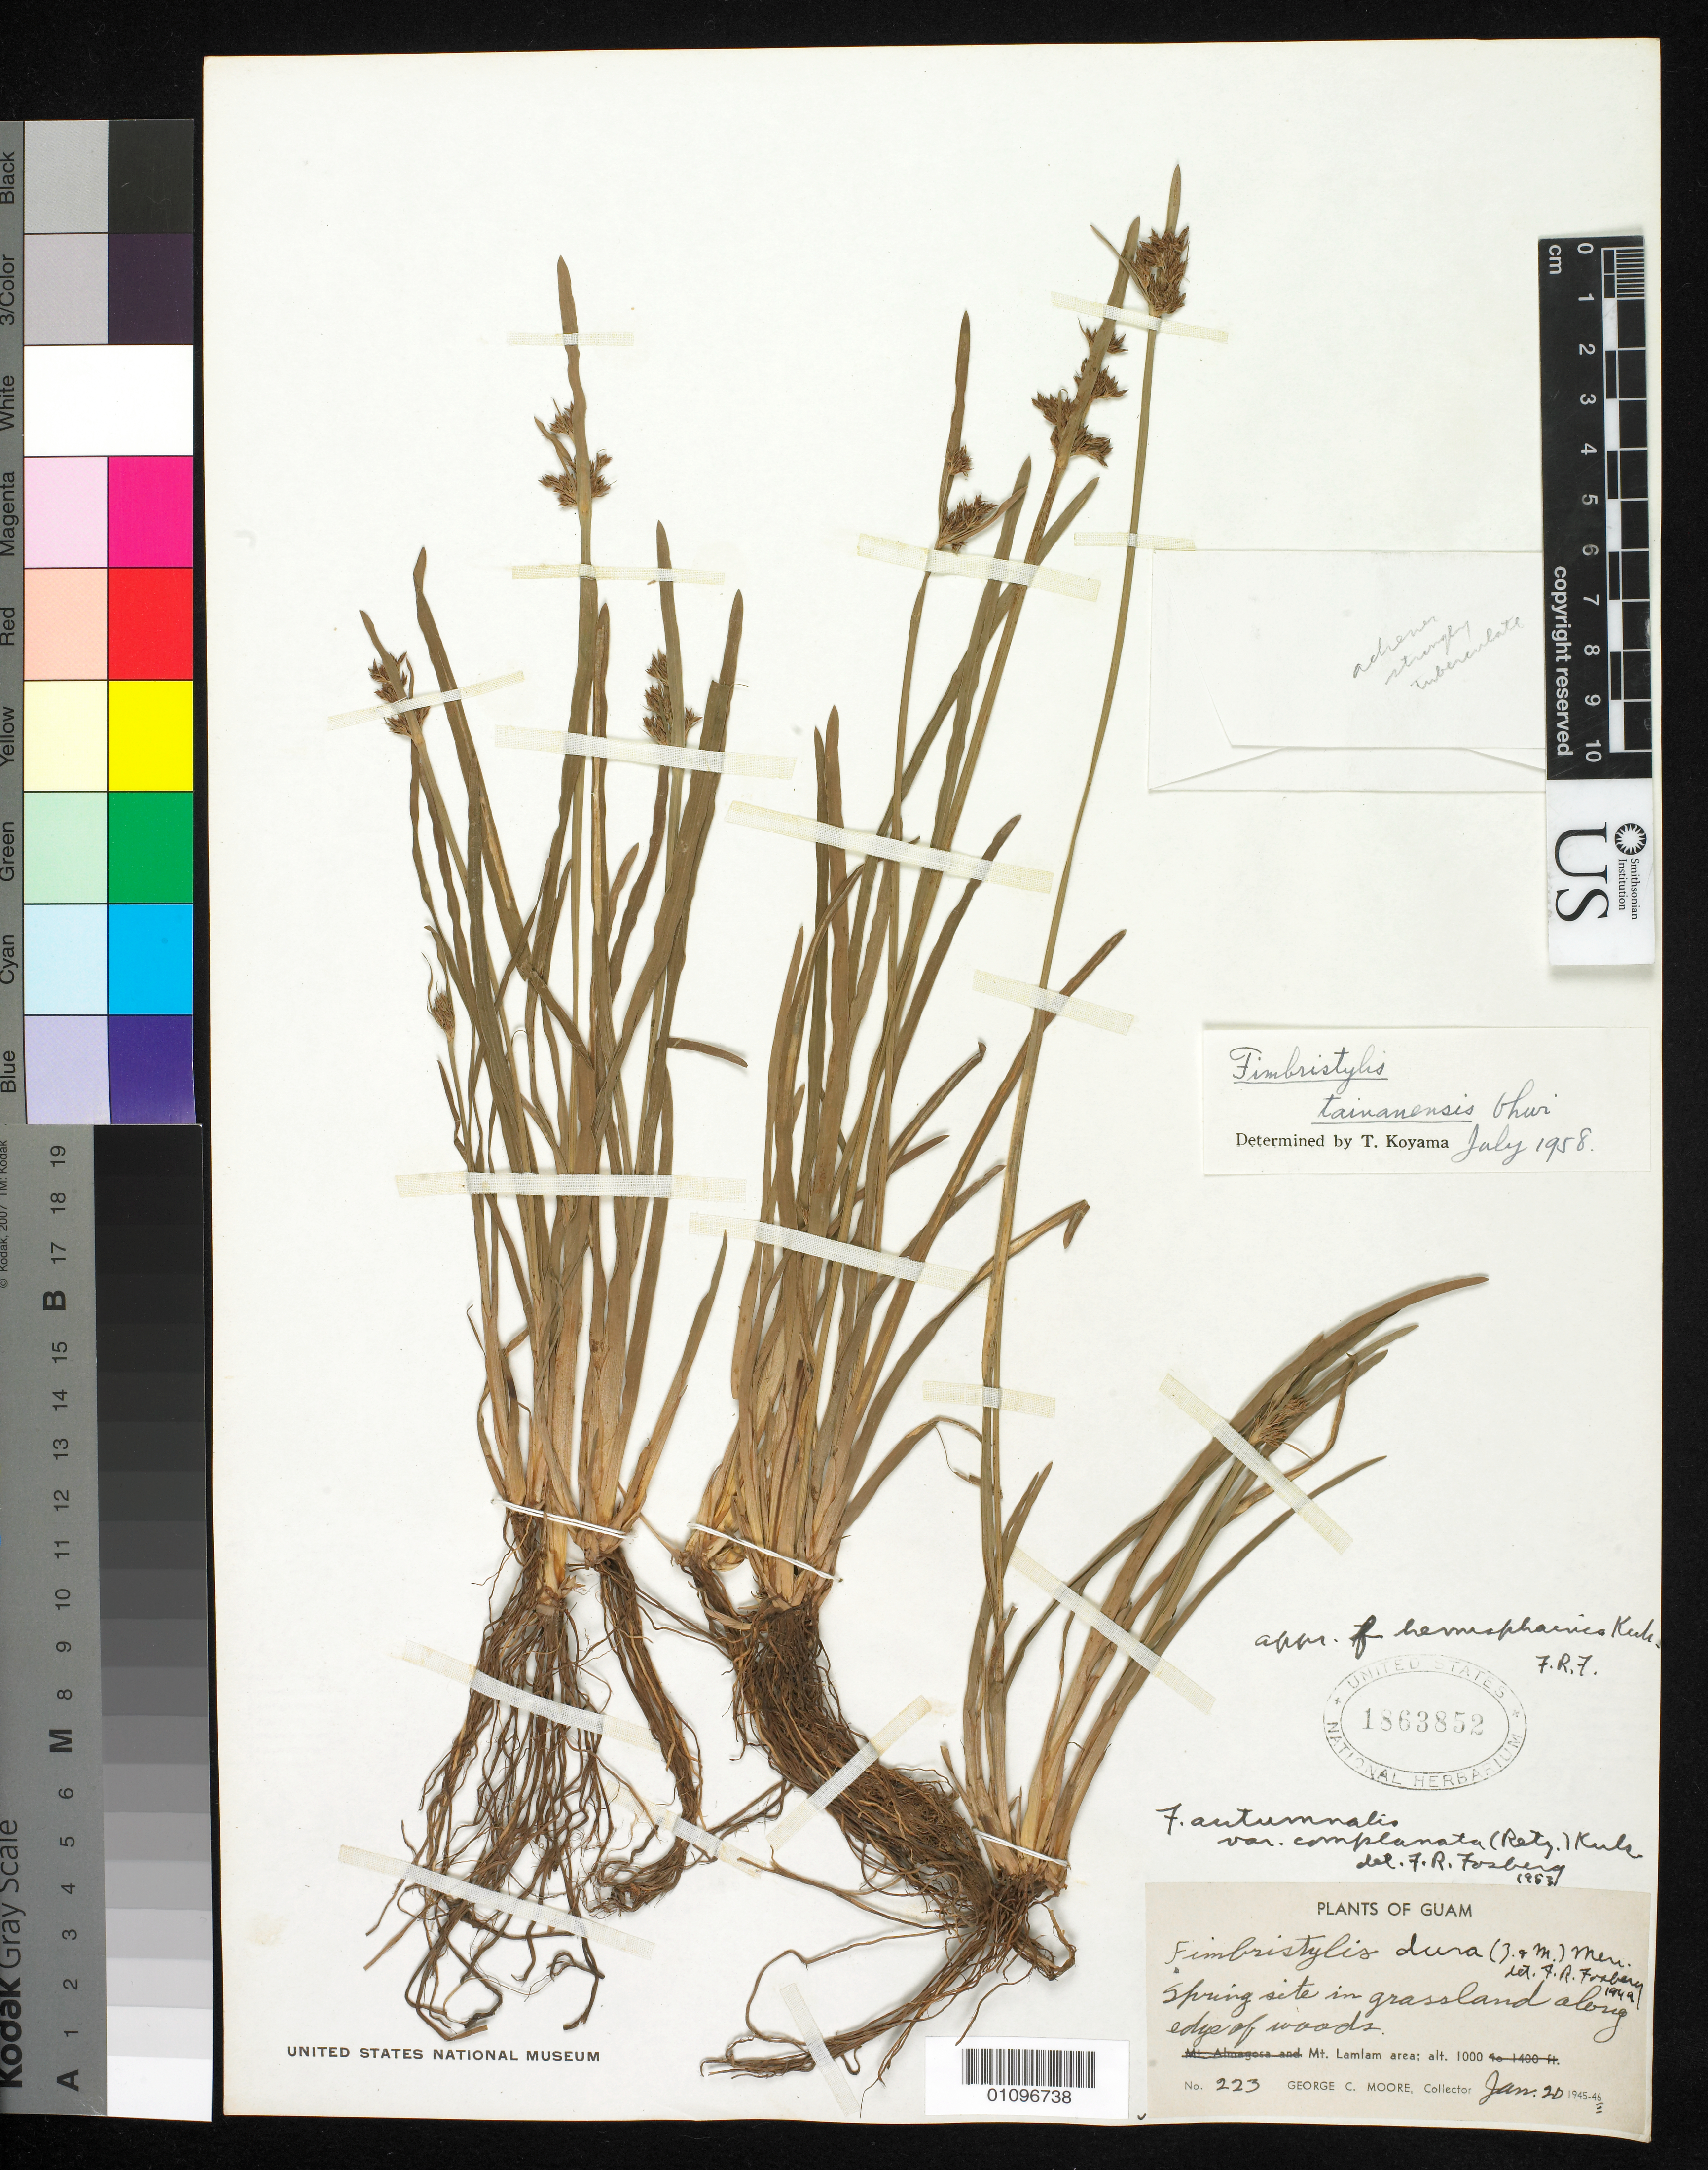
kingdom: Plantae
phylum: Tracheophyta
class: Liliopsida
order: Poales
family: Cyperaceae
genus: Fimbristylis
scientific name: Fimbristylis tainanensis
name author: (H. Koyama) Ohwi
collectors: G. C. Moore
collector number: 223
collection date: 1946-01-20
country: Guam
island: Guam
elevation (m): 305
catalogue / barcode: US 1863852